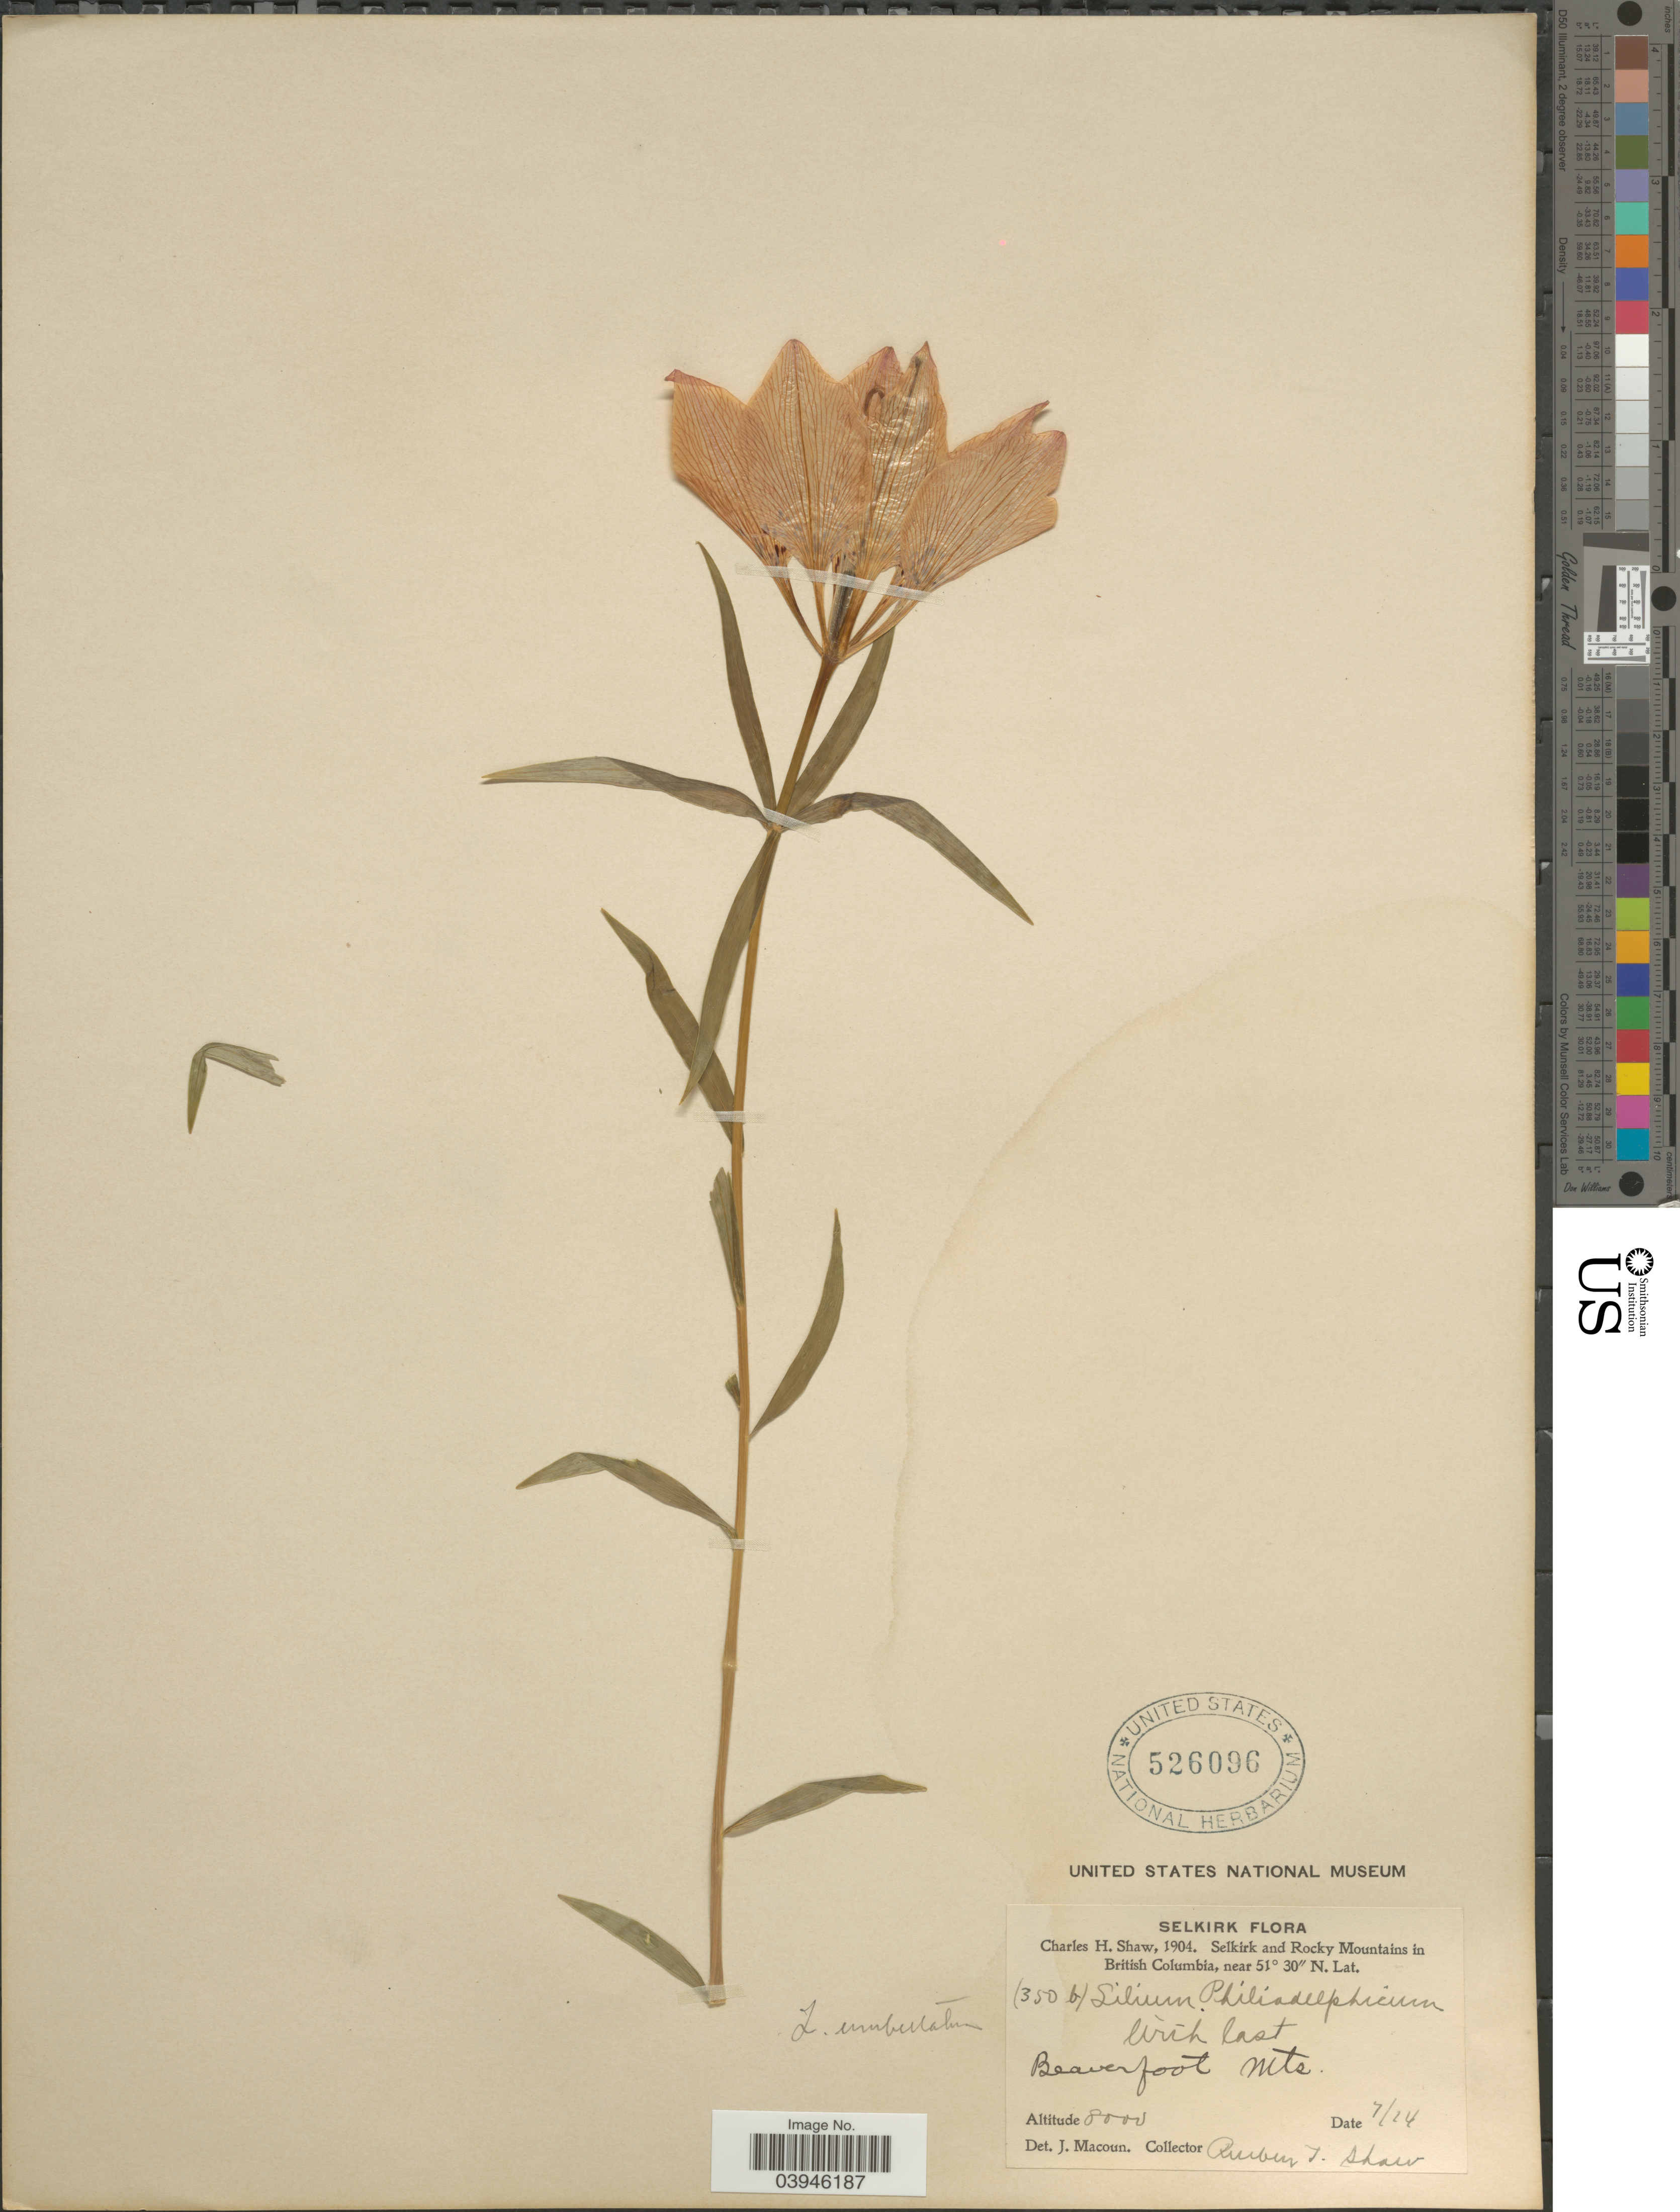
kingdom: Plantae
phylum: Tracheophyta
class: Liliopsida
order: Liliales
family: Liliaceae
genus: Lilium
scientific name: Lilium philadelphicum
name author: L.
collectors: R. T. Shaw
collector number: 350 b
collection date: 1904-07-14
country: Canada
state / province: British Columbia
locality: Selkirk and Rocky Mountains in British Columbia. Beaverfoot Mts.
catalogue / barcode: US 526096